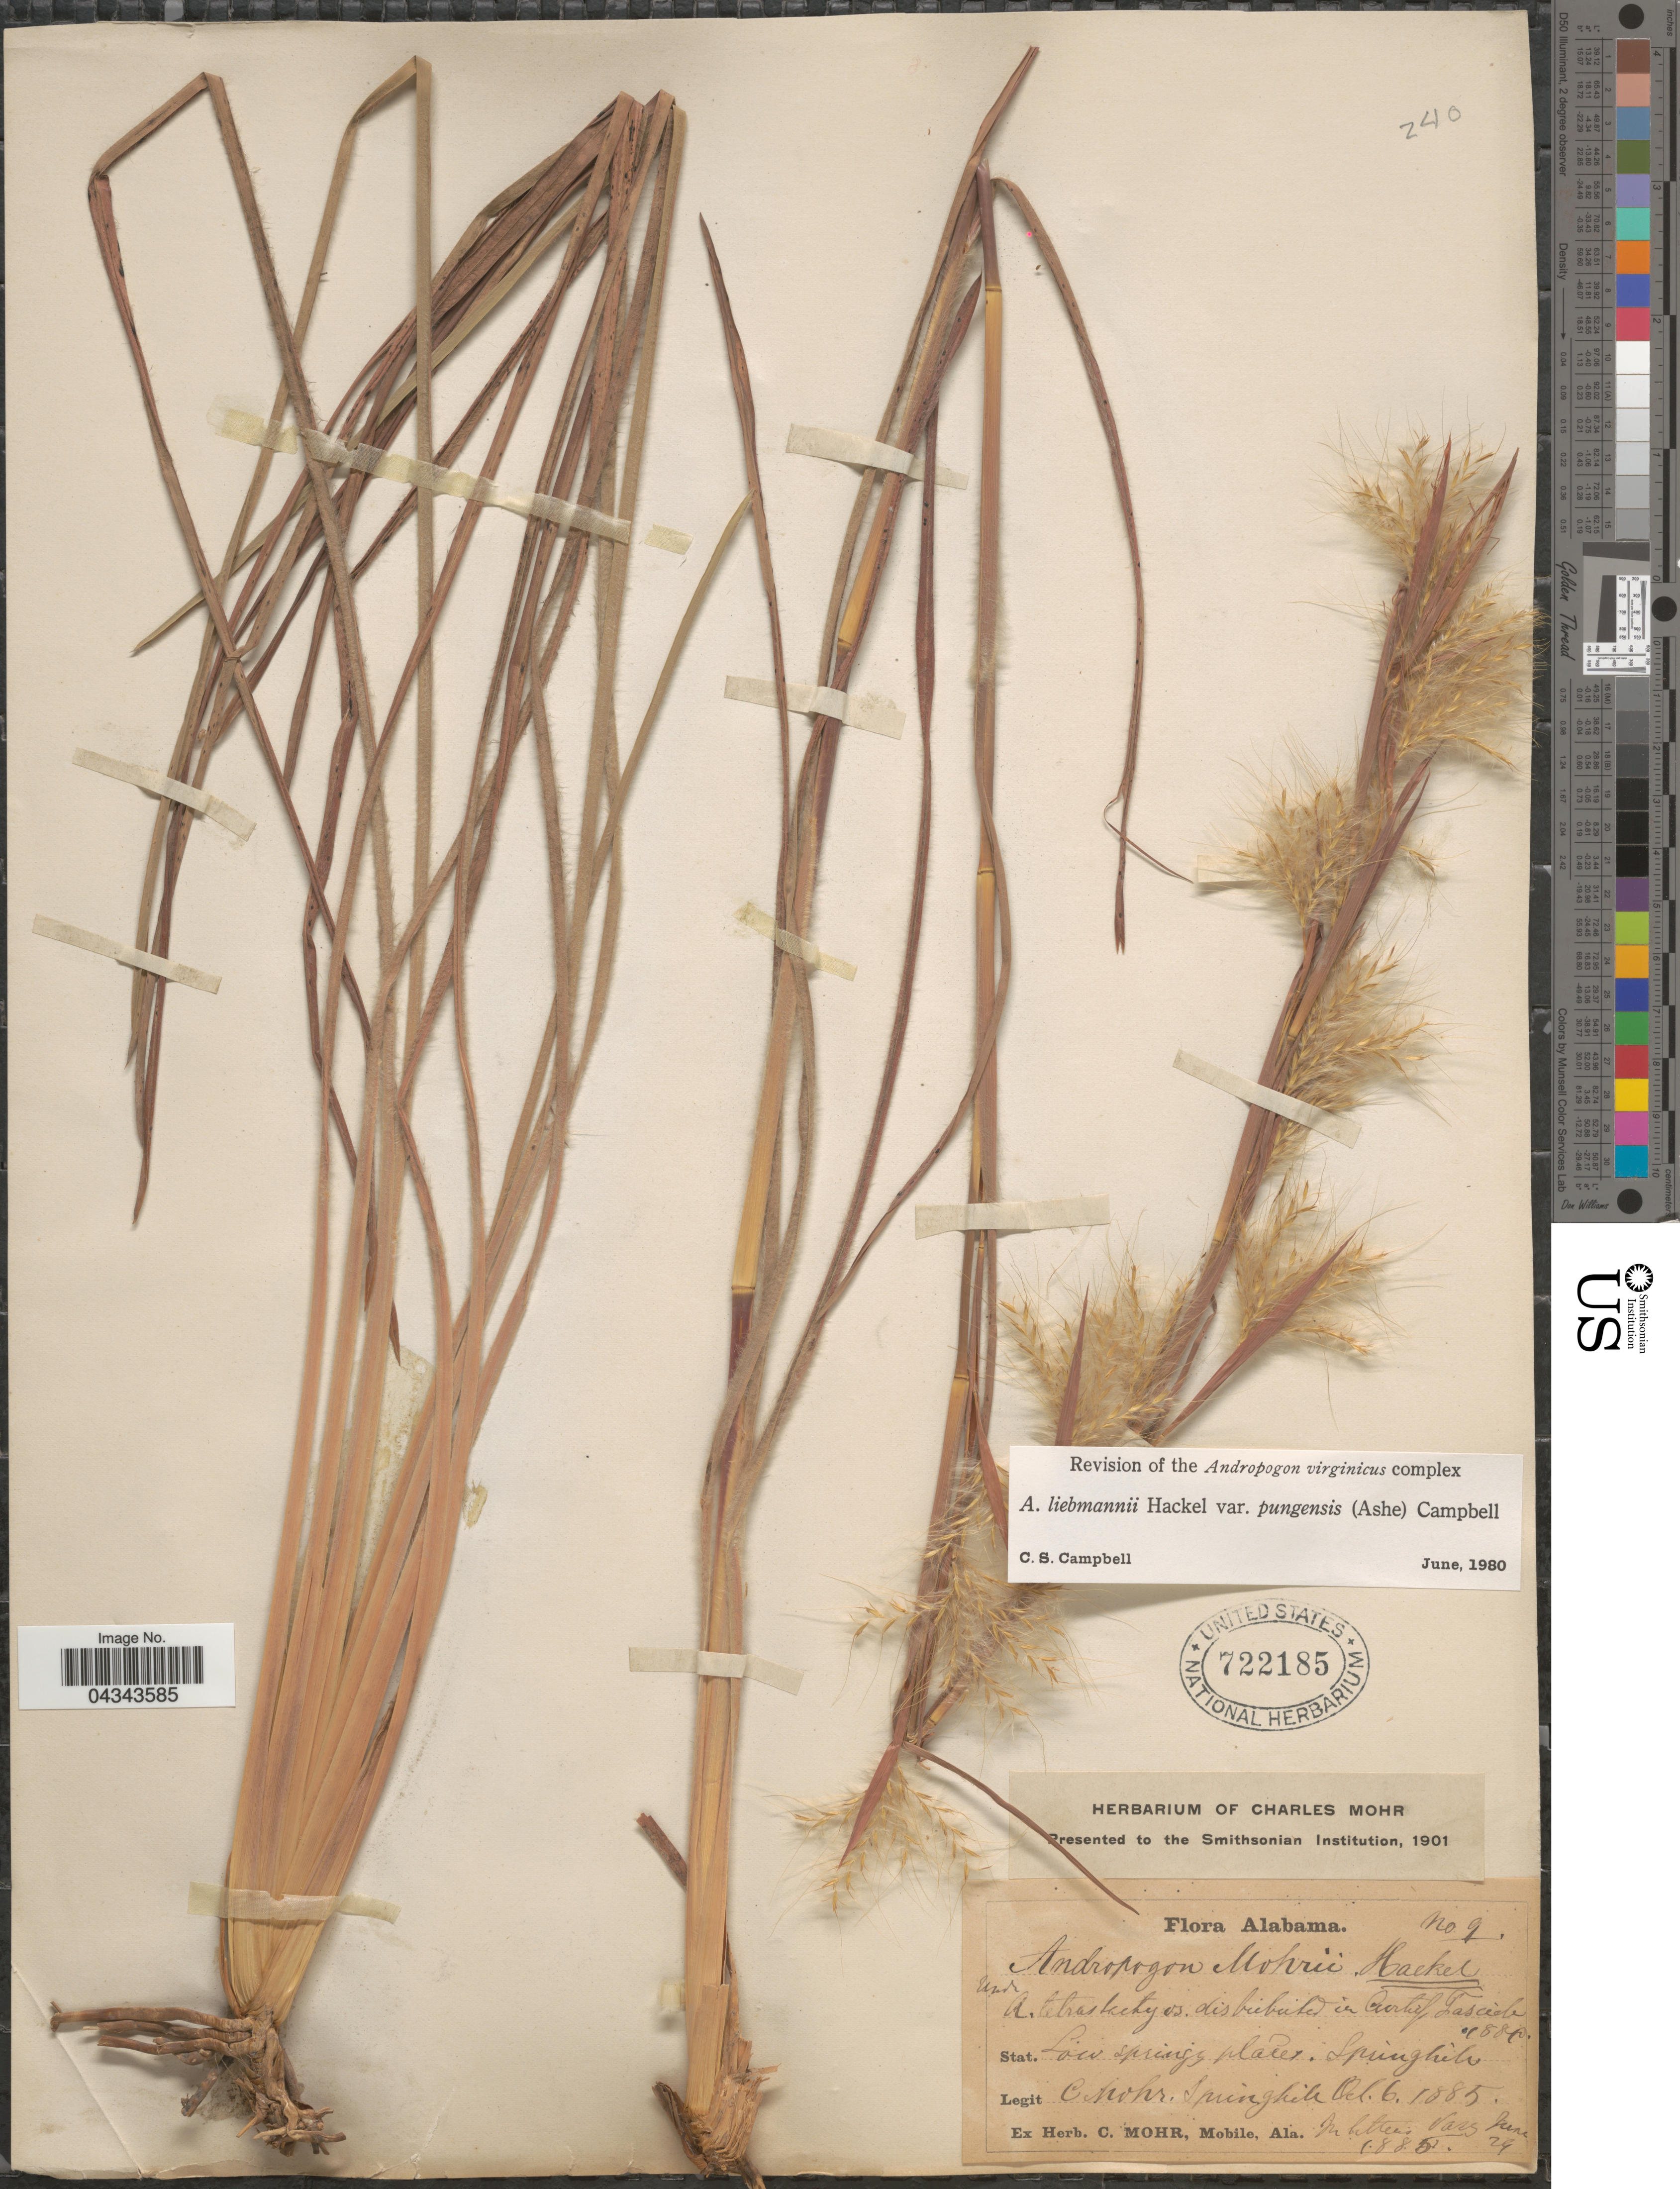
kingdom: Plantae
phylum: Tracheophyta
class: Liliopsida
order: Poales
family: Poaceae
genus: Andropogon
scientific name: Andropogon liebmannii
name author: Hack.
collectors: Mohr, C. T. (herbarium)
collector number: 9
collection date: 1885-10-06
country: United States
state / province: Alabama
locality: Low springs places. Springhill.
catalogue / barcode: US 722185